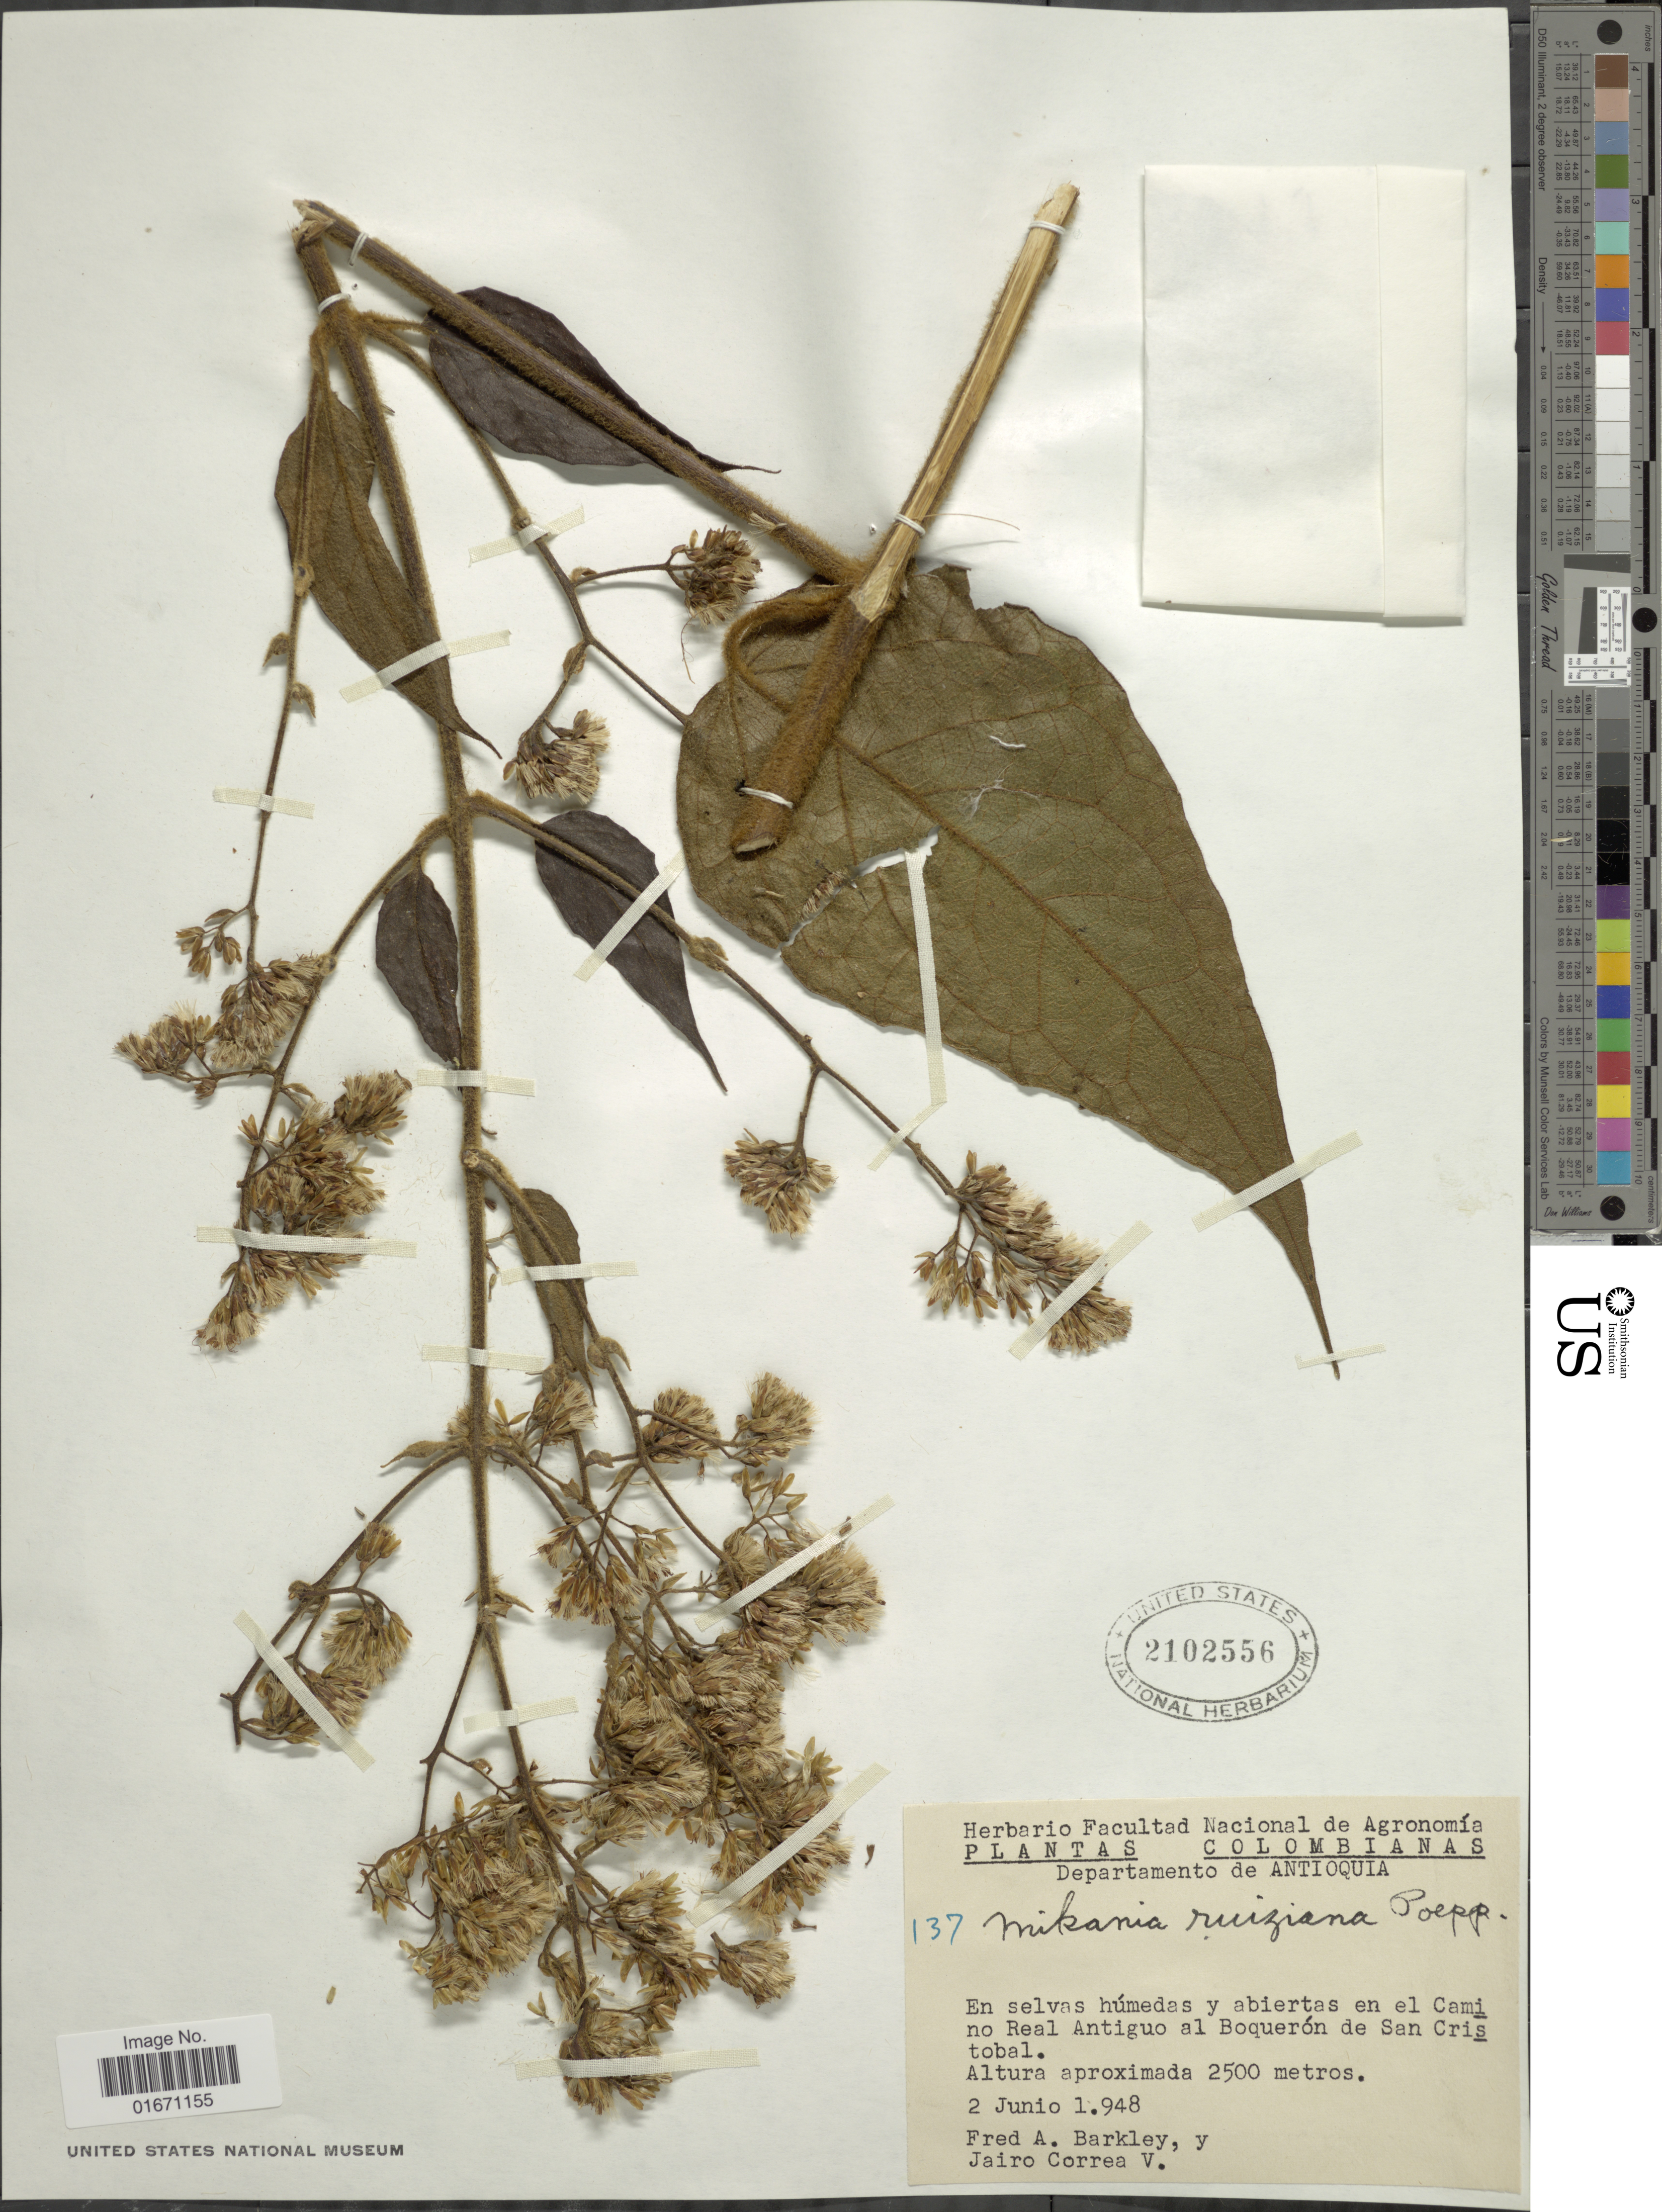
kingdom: Plantae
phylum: Tracheophyta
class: Magnoliopsida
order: Asterales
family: Asteraceae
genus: Mikania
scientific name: Mikania banisteriae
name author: DC.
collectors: F. A. Barkley & J. Correa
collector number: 137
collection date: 1948-06-02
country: Colombia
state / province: Antioquia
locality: En el Camino Real Antiguo al Boqueron de San Cristobal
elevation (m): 2500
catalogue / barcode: US 2102556